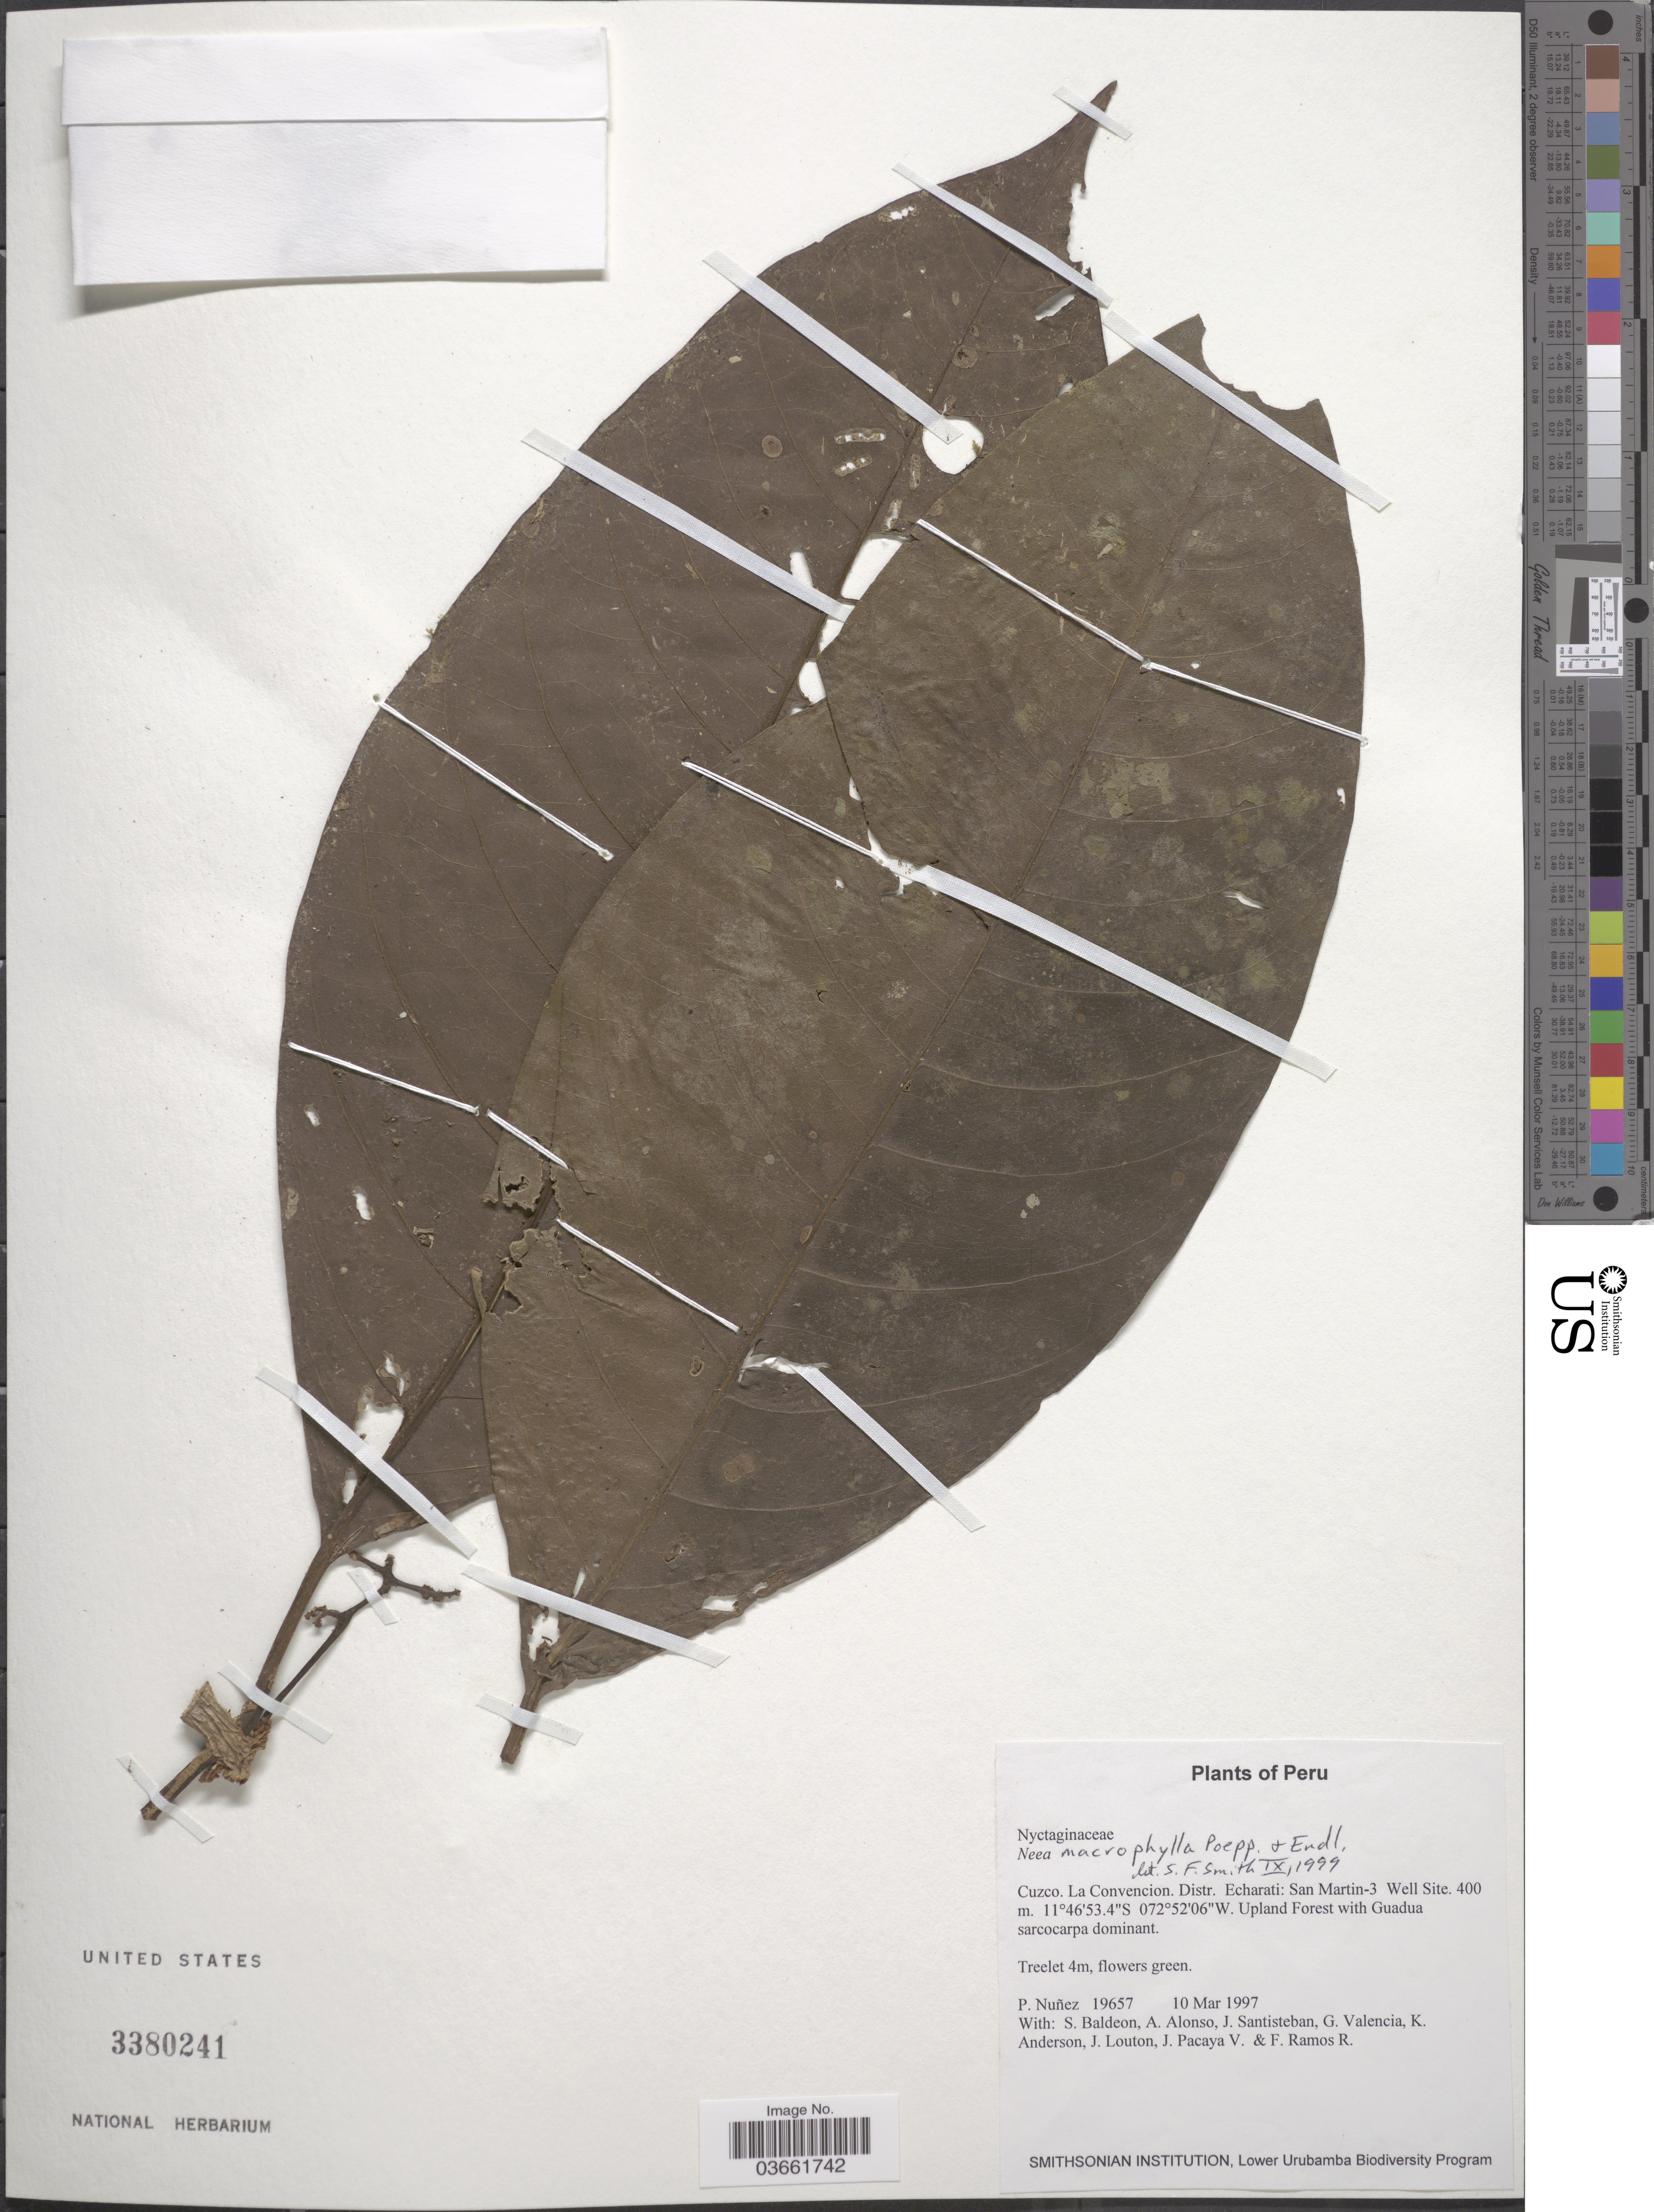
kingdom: Plantae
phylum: Tracheophyta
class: Magnoliopsida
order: Caryophyllales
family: Nyctaginaceae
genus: Neea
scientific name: Neea macrophylla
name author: Britton ex Rusby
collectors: P. Nuñez V., S. Baldeon, A. Alonso, J. Santisteban & et al.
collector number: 19657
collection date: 1997-03-10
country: Peru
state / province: Cusco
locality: Cuzco. La Convencion. Distr. Echarati: San Martin-3 Well Site.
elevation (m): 400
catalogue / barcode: US 3380241